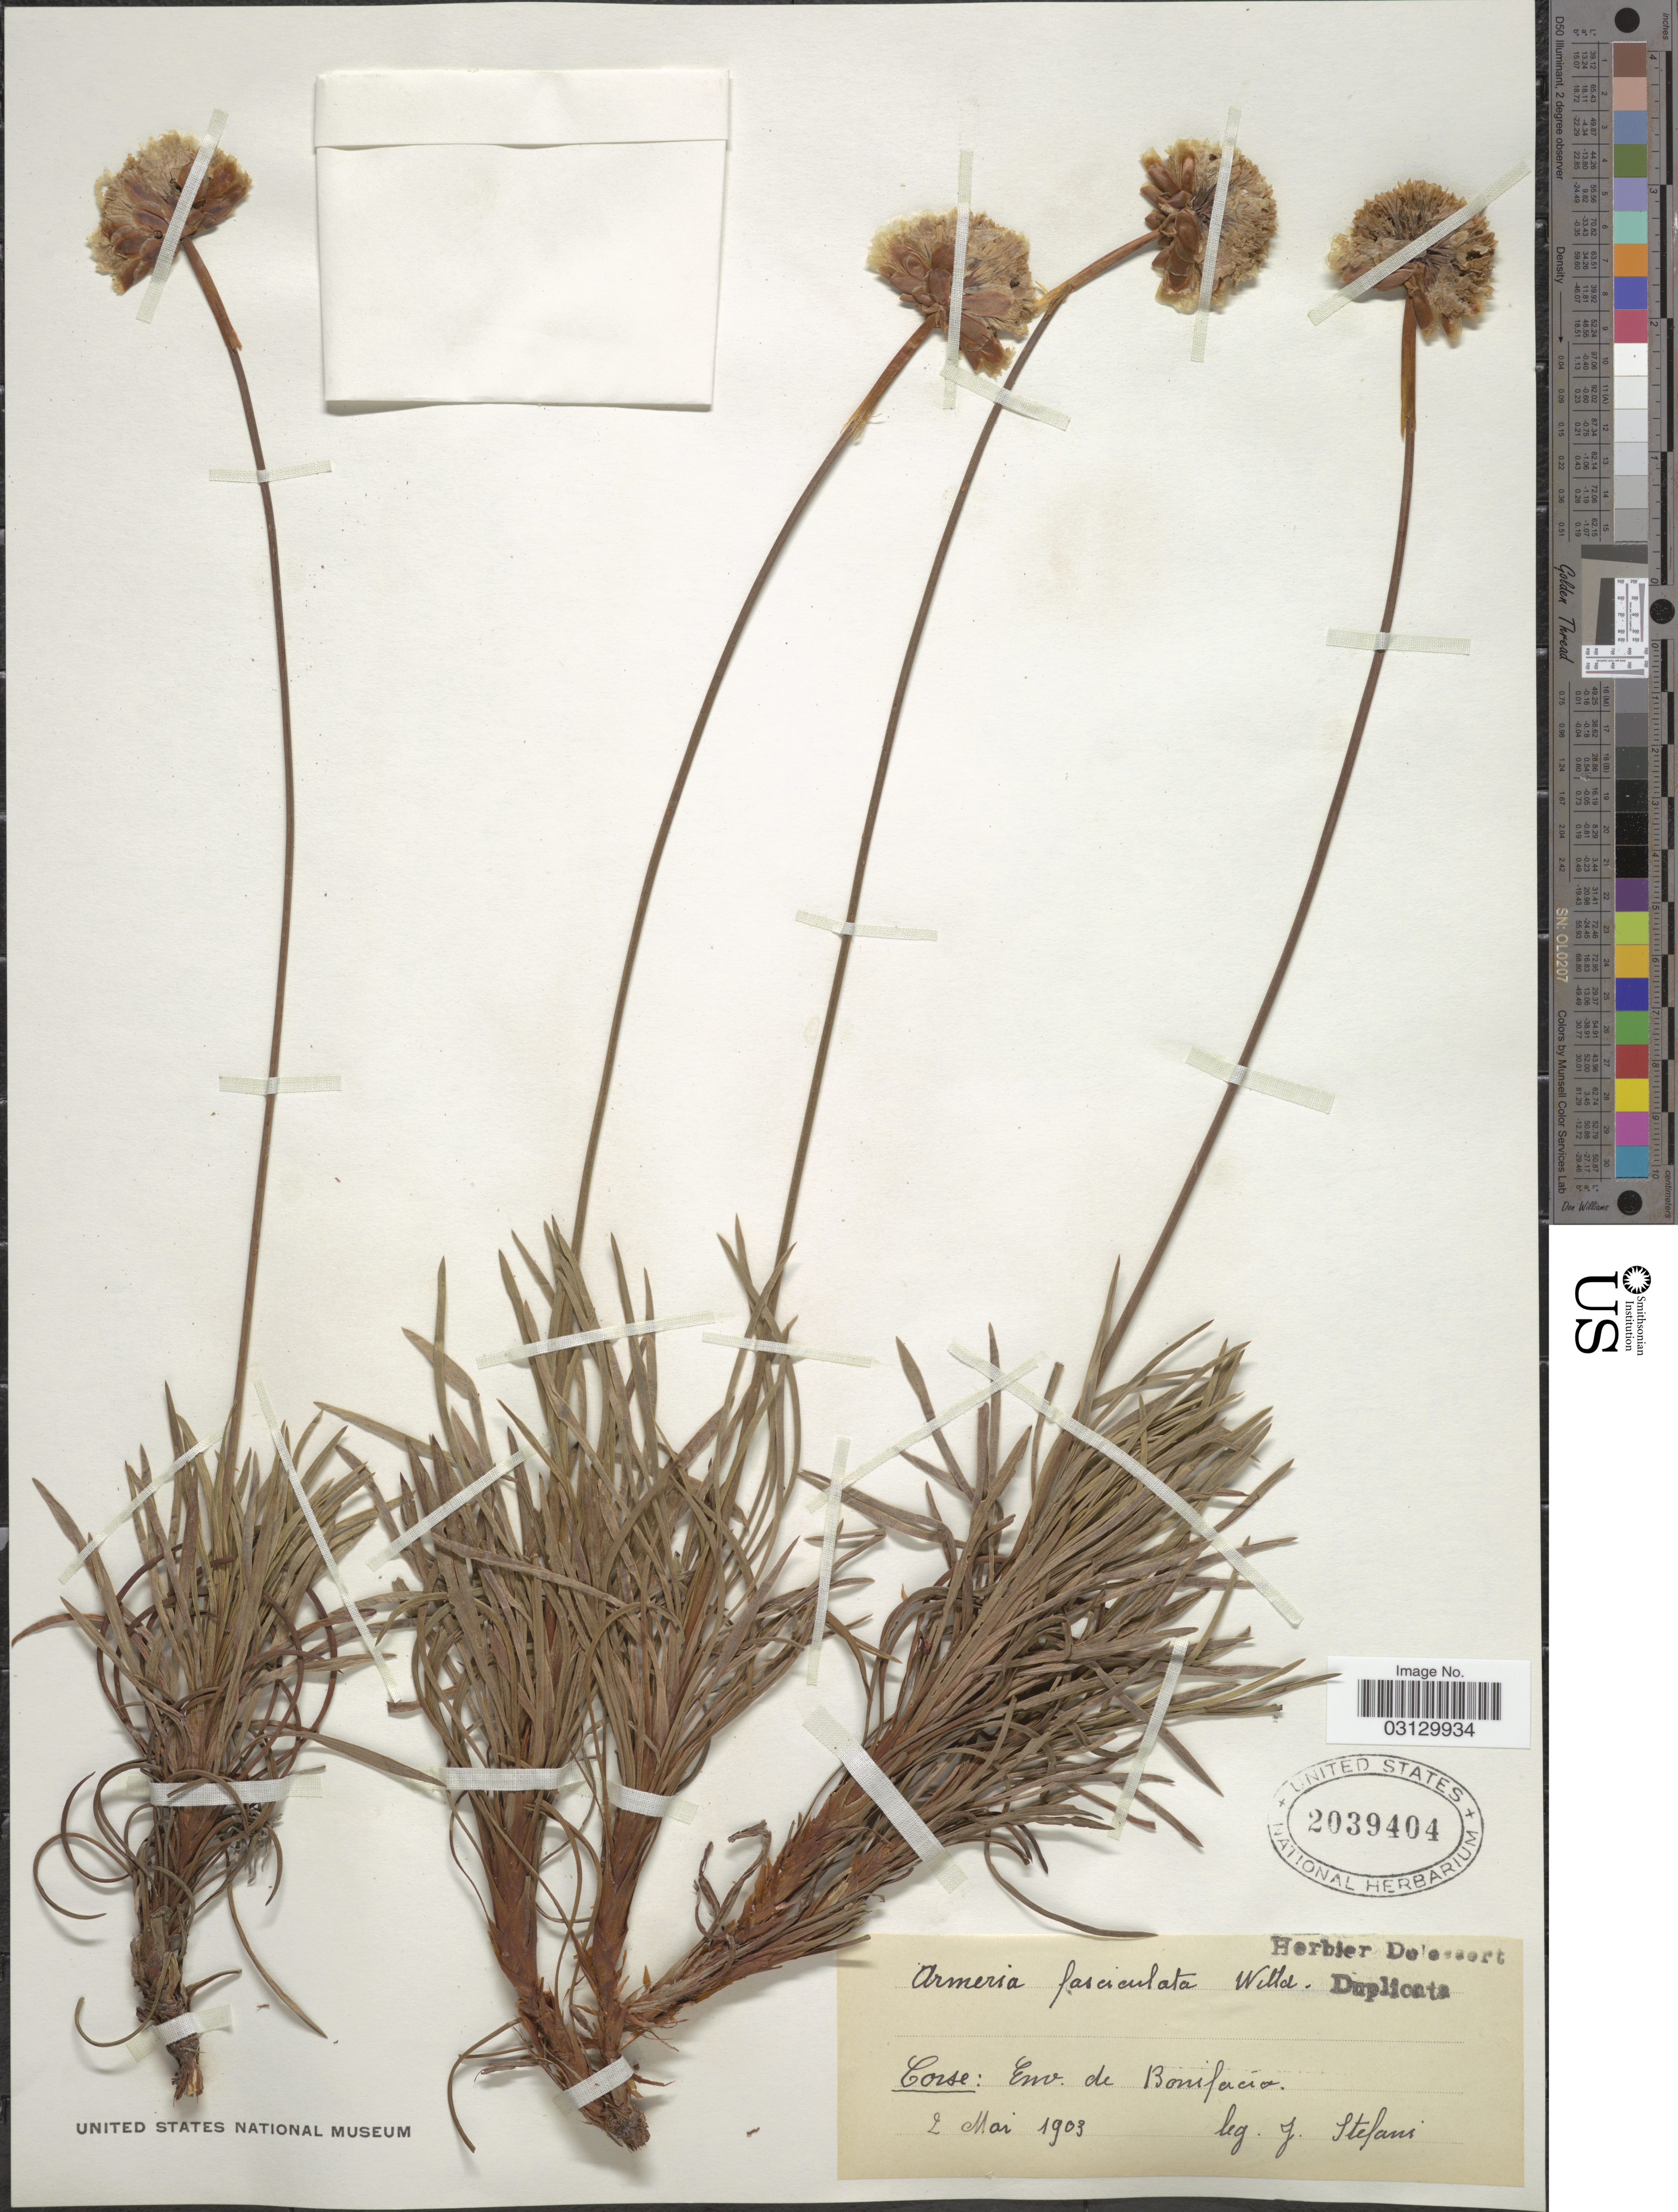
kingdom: Plantae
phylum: Tracheophyta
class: Magnoliopsida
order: Caryophyllales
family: Plumbaginaceae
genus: Armeria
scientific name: Armeria fasciculata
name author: (Vent.) Willd.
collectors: J. Stefani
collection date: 1903-05-02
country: France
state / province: Corsica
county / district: Corse-du-Sud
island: Corse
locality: Corse: Env. de Bonifacío.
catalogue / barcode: US 2039404